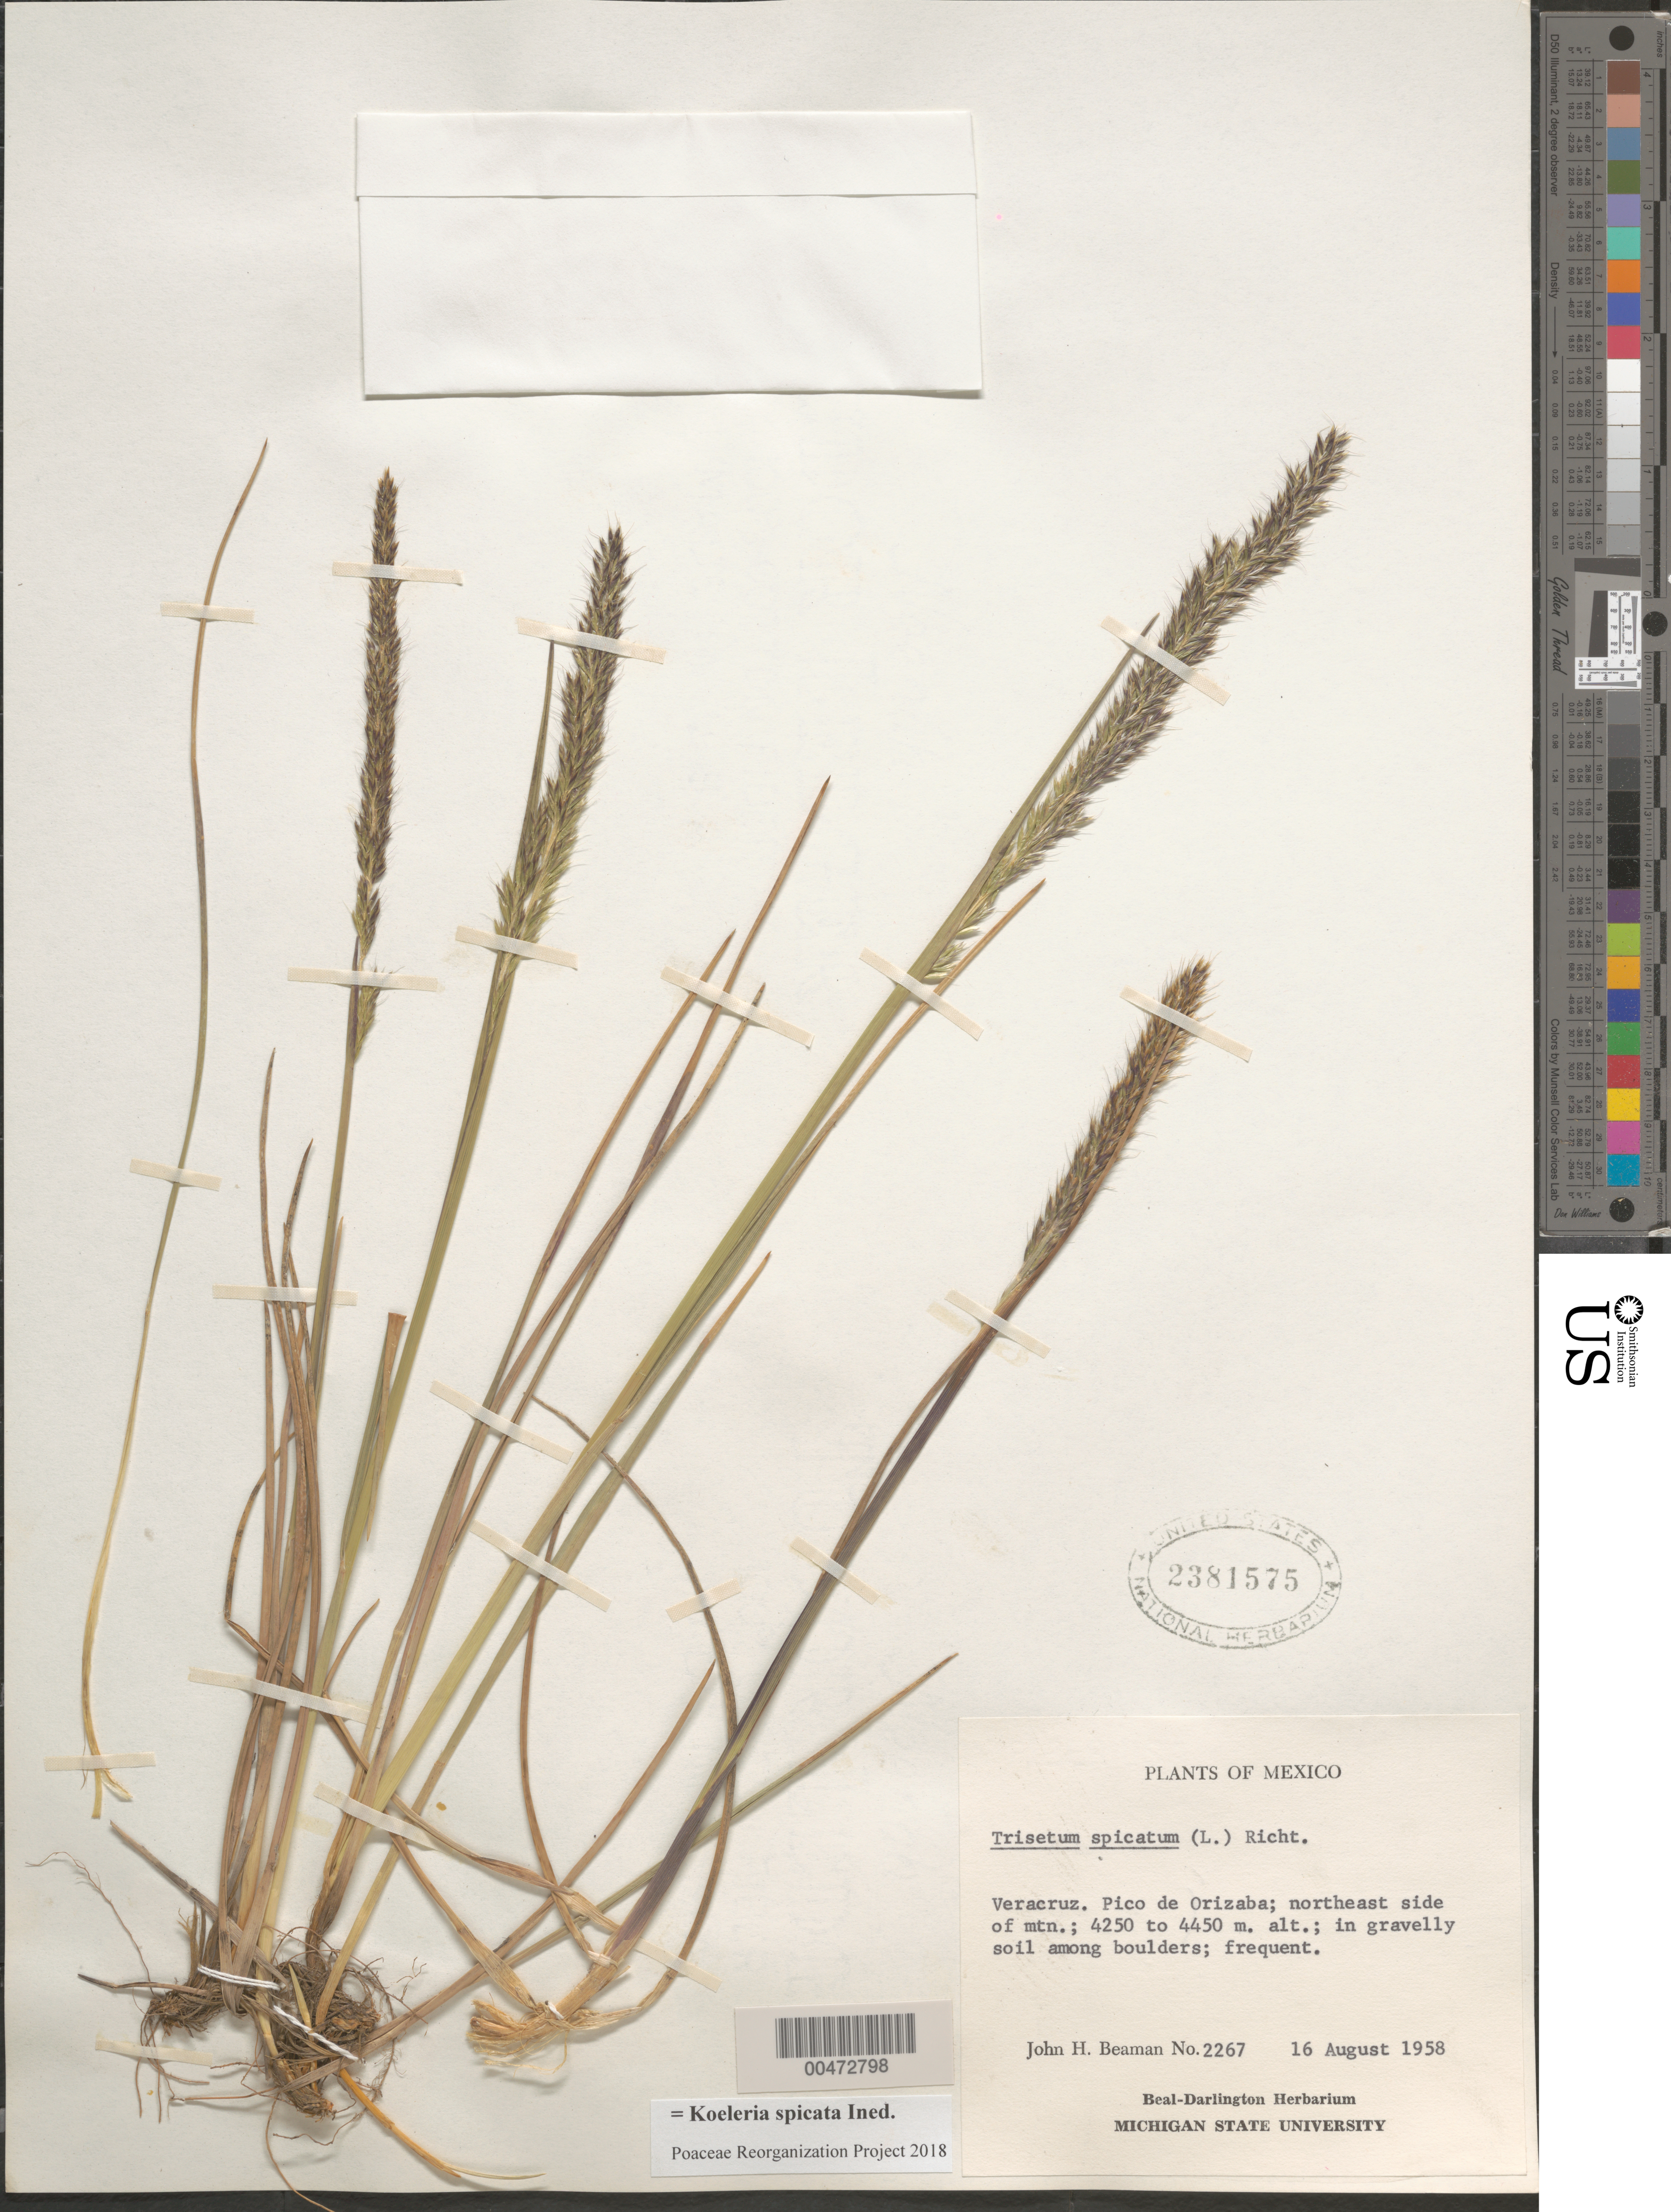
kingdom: Plantae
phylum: Tracheophyta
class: Liliopsida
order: Poales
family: Poaceae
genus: Koeleria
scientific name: Koeleria spicata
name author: (L.) Barberá et al.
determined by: Poaceae Reorganization Project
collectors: J. H. Beaman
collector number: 2267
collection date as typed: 16 Aug 1958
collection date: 1958-08-16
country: Mexico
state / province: Veracruz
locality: Pico de Orizaba, NE side of mtn.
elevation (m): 4250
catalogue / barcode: US 2381575